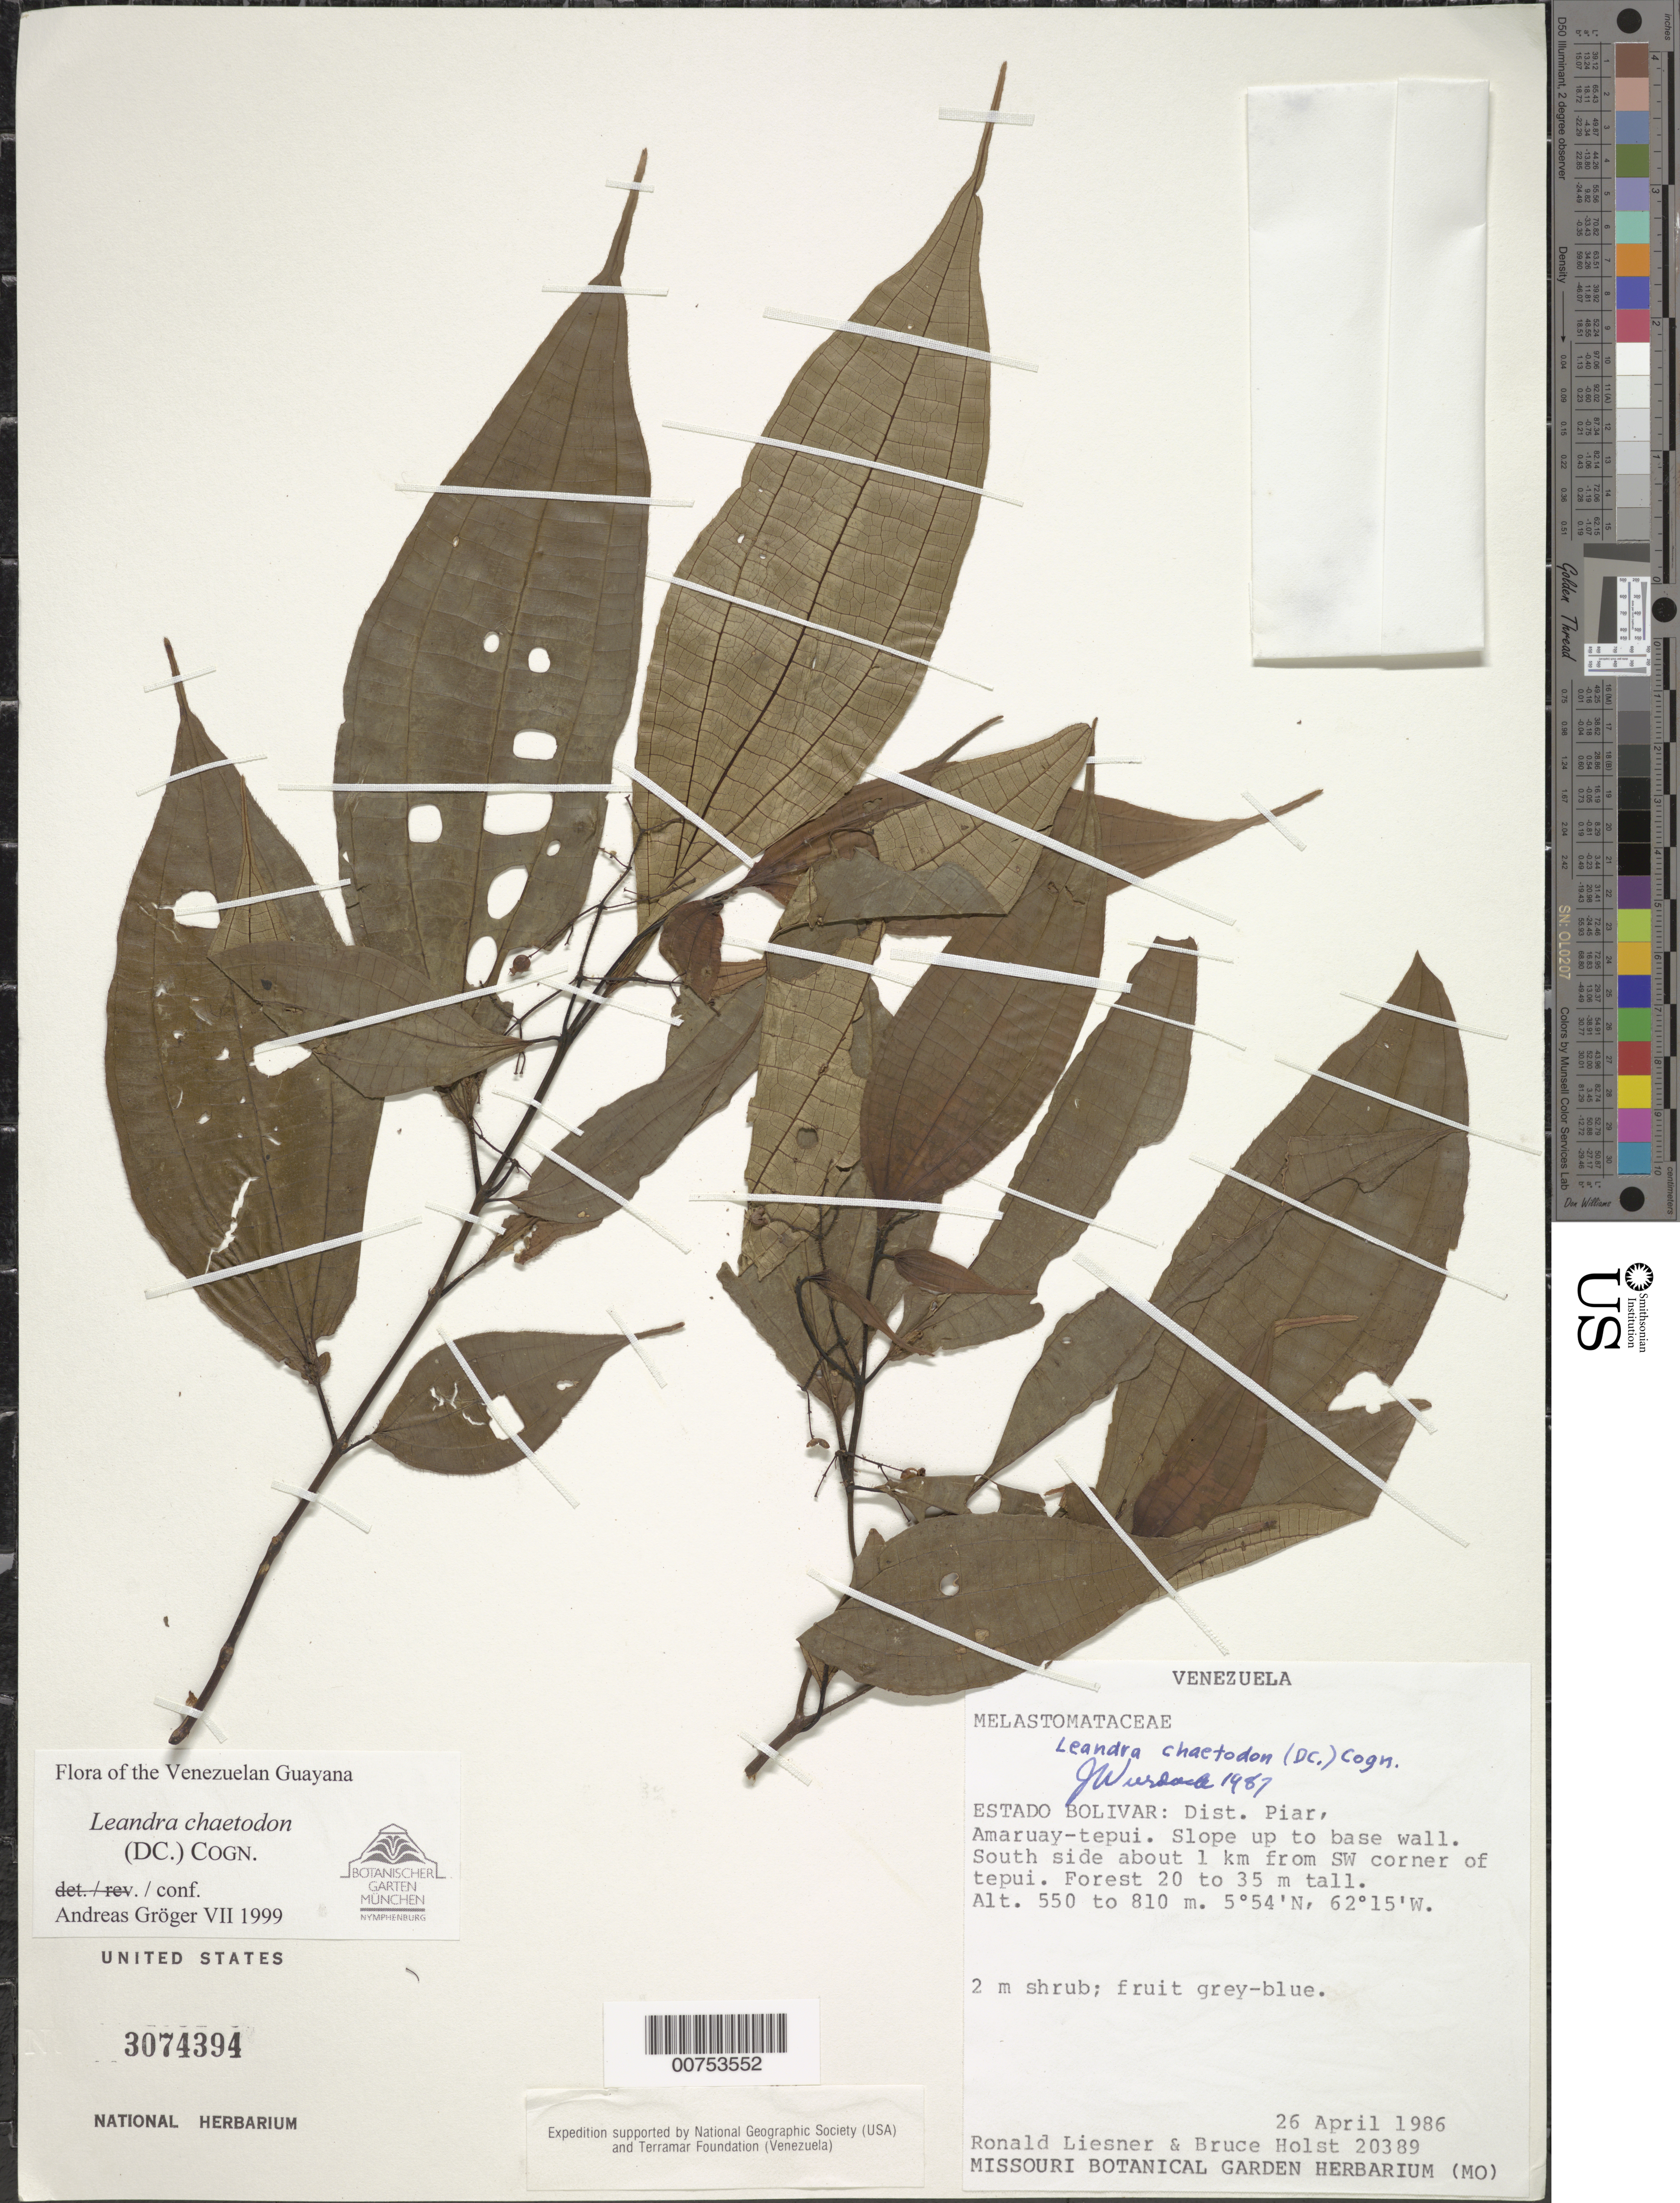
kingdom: Plantae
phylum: Tracheophyta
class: Magnoliopsida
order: Myrtales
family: Melastomataceae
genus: Leandra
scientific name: Leandra chaetodon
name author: (DC.) Cogn.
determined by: Gröger, A.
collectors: R. L. Liesner & B. Holst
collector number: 20389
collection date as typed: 26-Apr-86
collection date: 1986-04-26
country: Venezuela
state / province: Bolívar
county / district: Piar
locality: Amaruay-tepuí, S side about 1 km from SW corner of tepuí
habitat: Slope up to base wall; forest 20-35 m tall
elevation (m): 550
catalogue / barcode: US 3074394